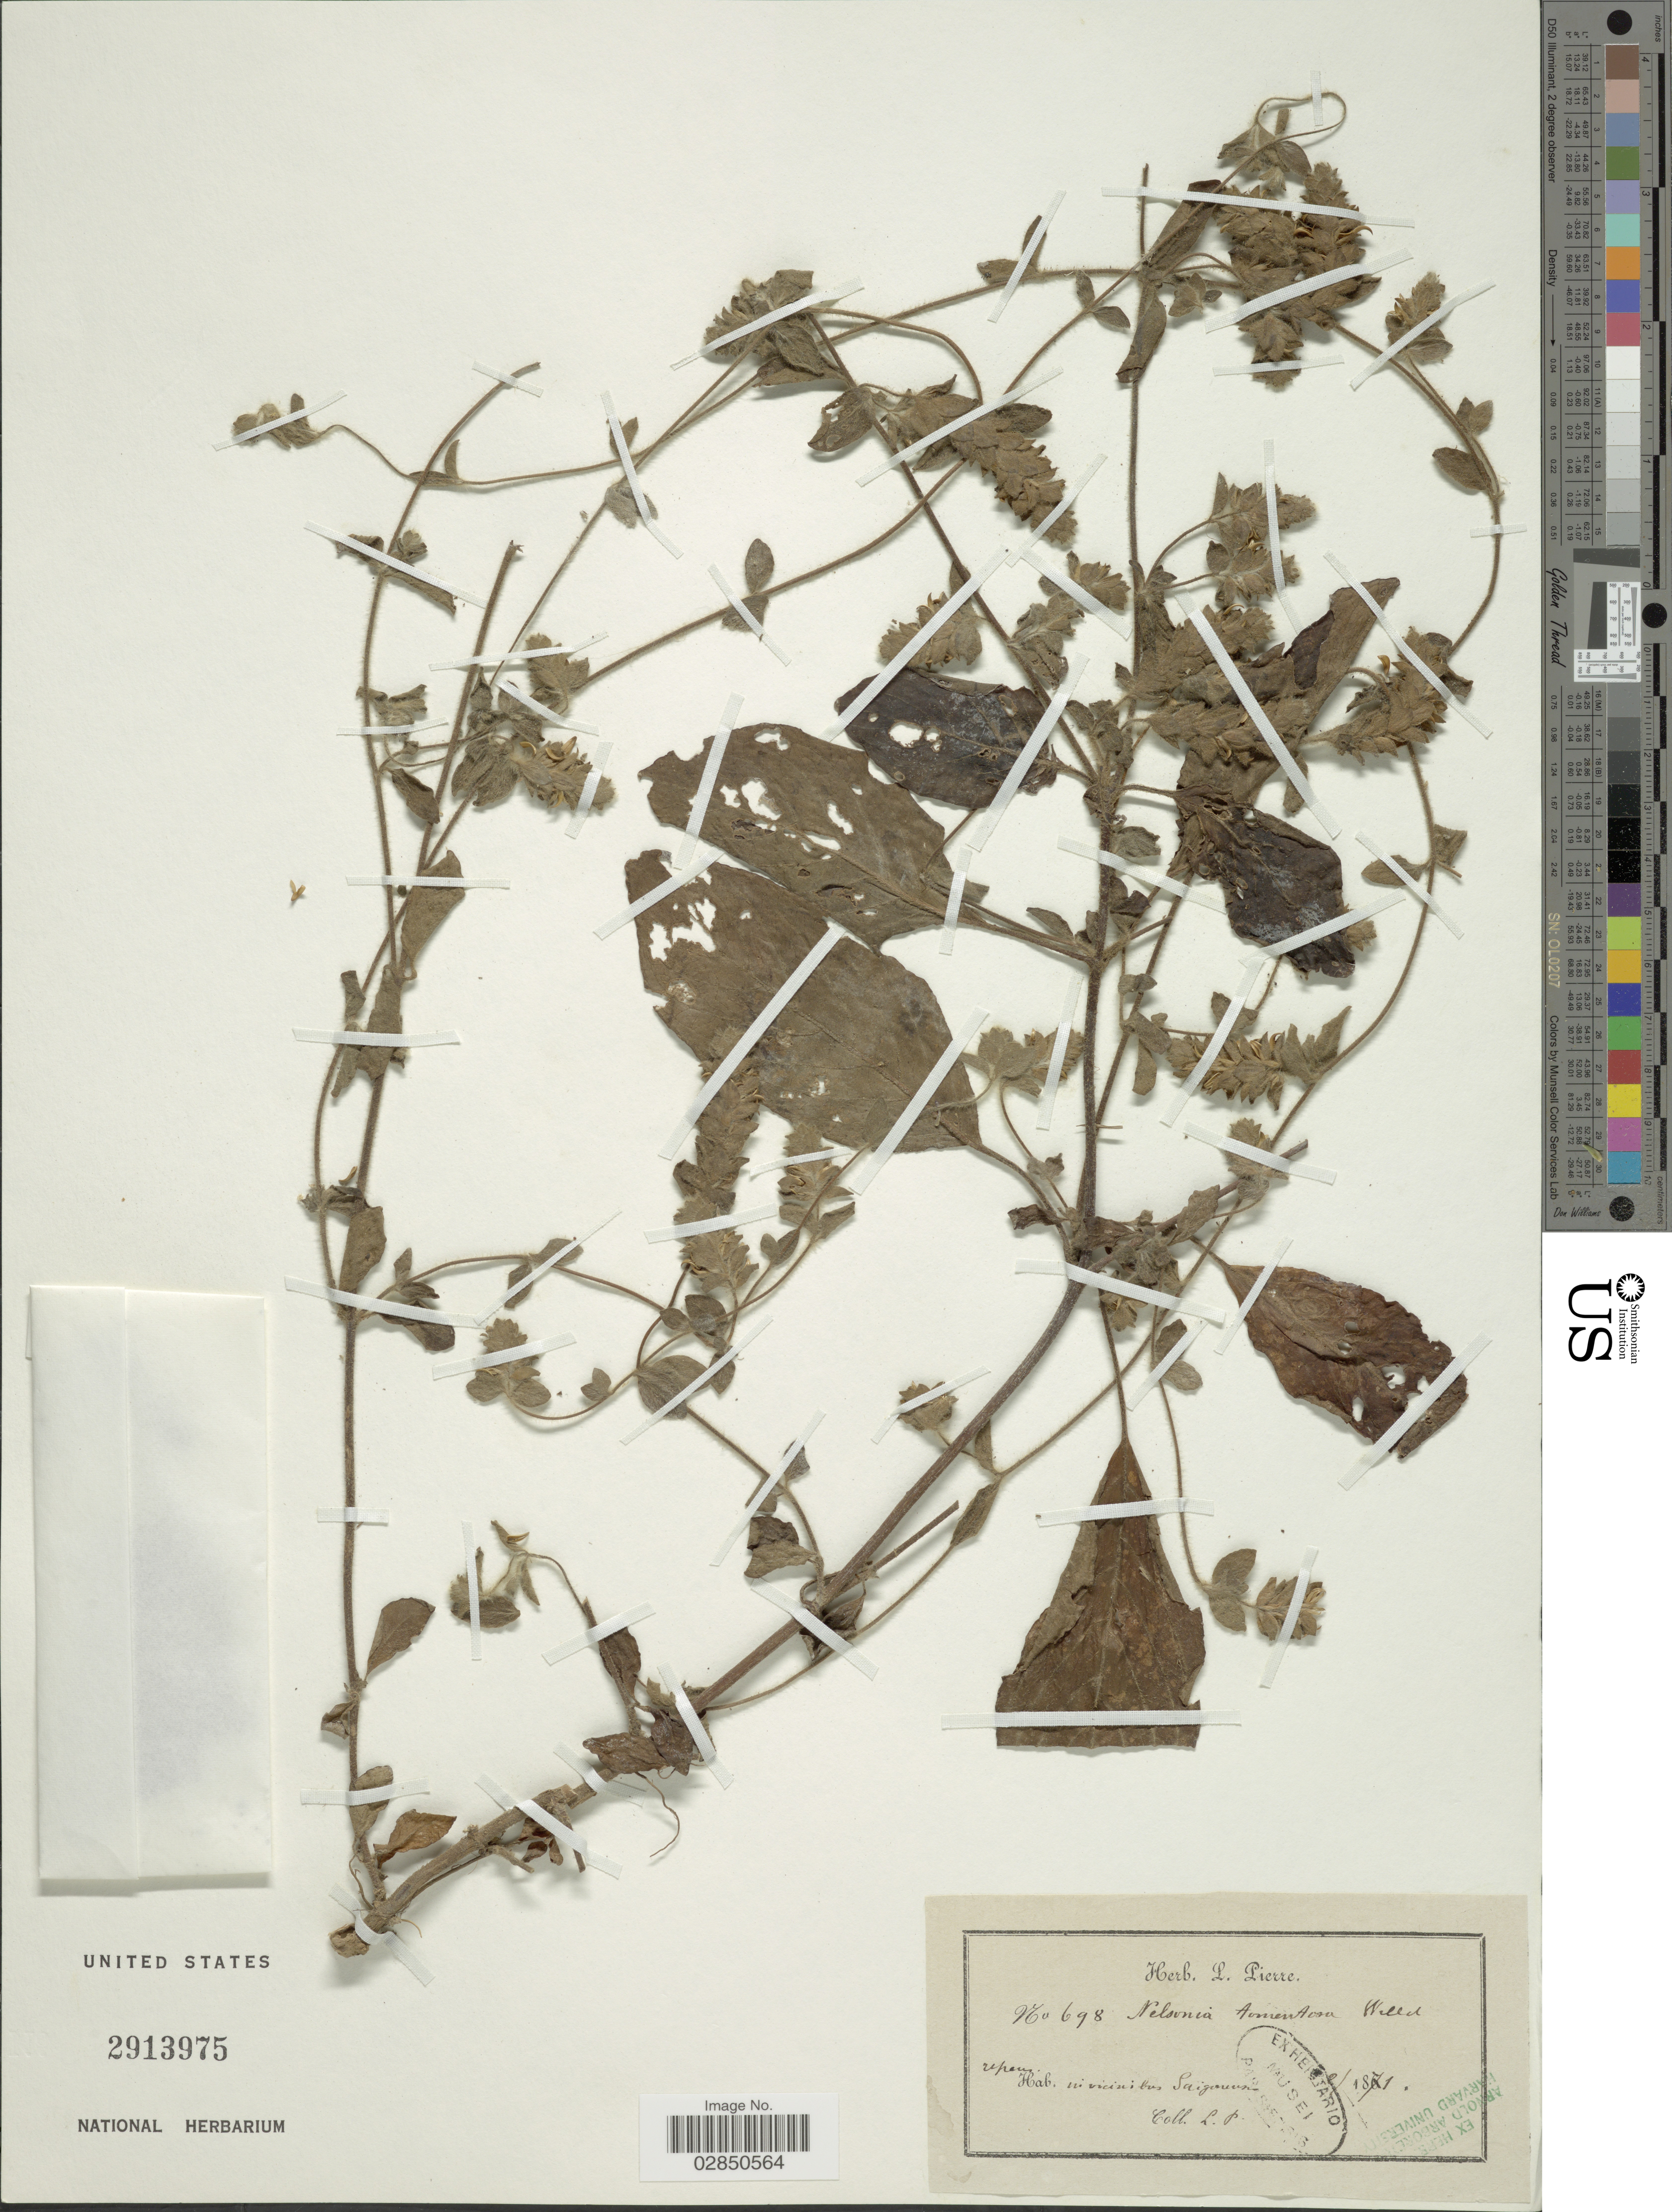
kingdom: Plantae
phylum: Tracheophyta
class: Magnoliopsida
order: Lamiales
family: Acanthaceae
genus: Nelsonia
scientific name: Nelsonia brunelloides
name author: (Lam.) Kuntze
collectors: L. Pierre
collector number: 698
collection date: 1871-02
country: Vietnam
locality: In vicinibus Saigounne.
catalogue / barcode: US 2913975